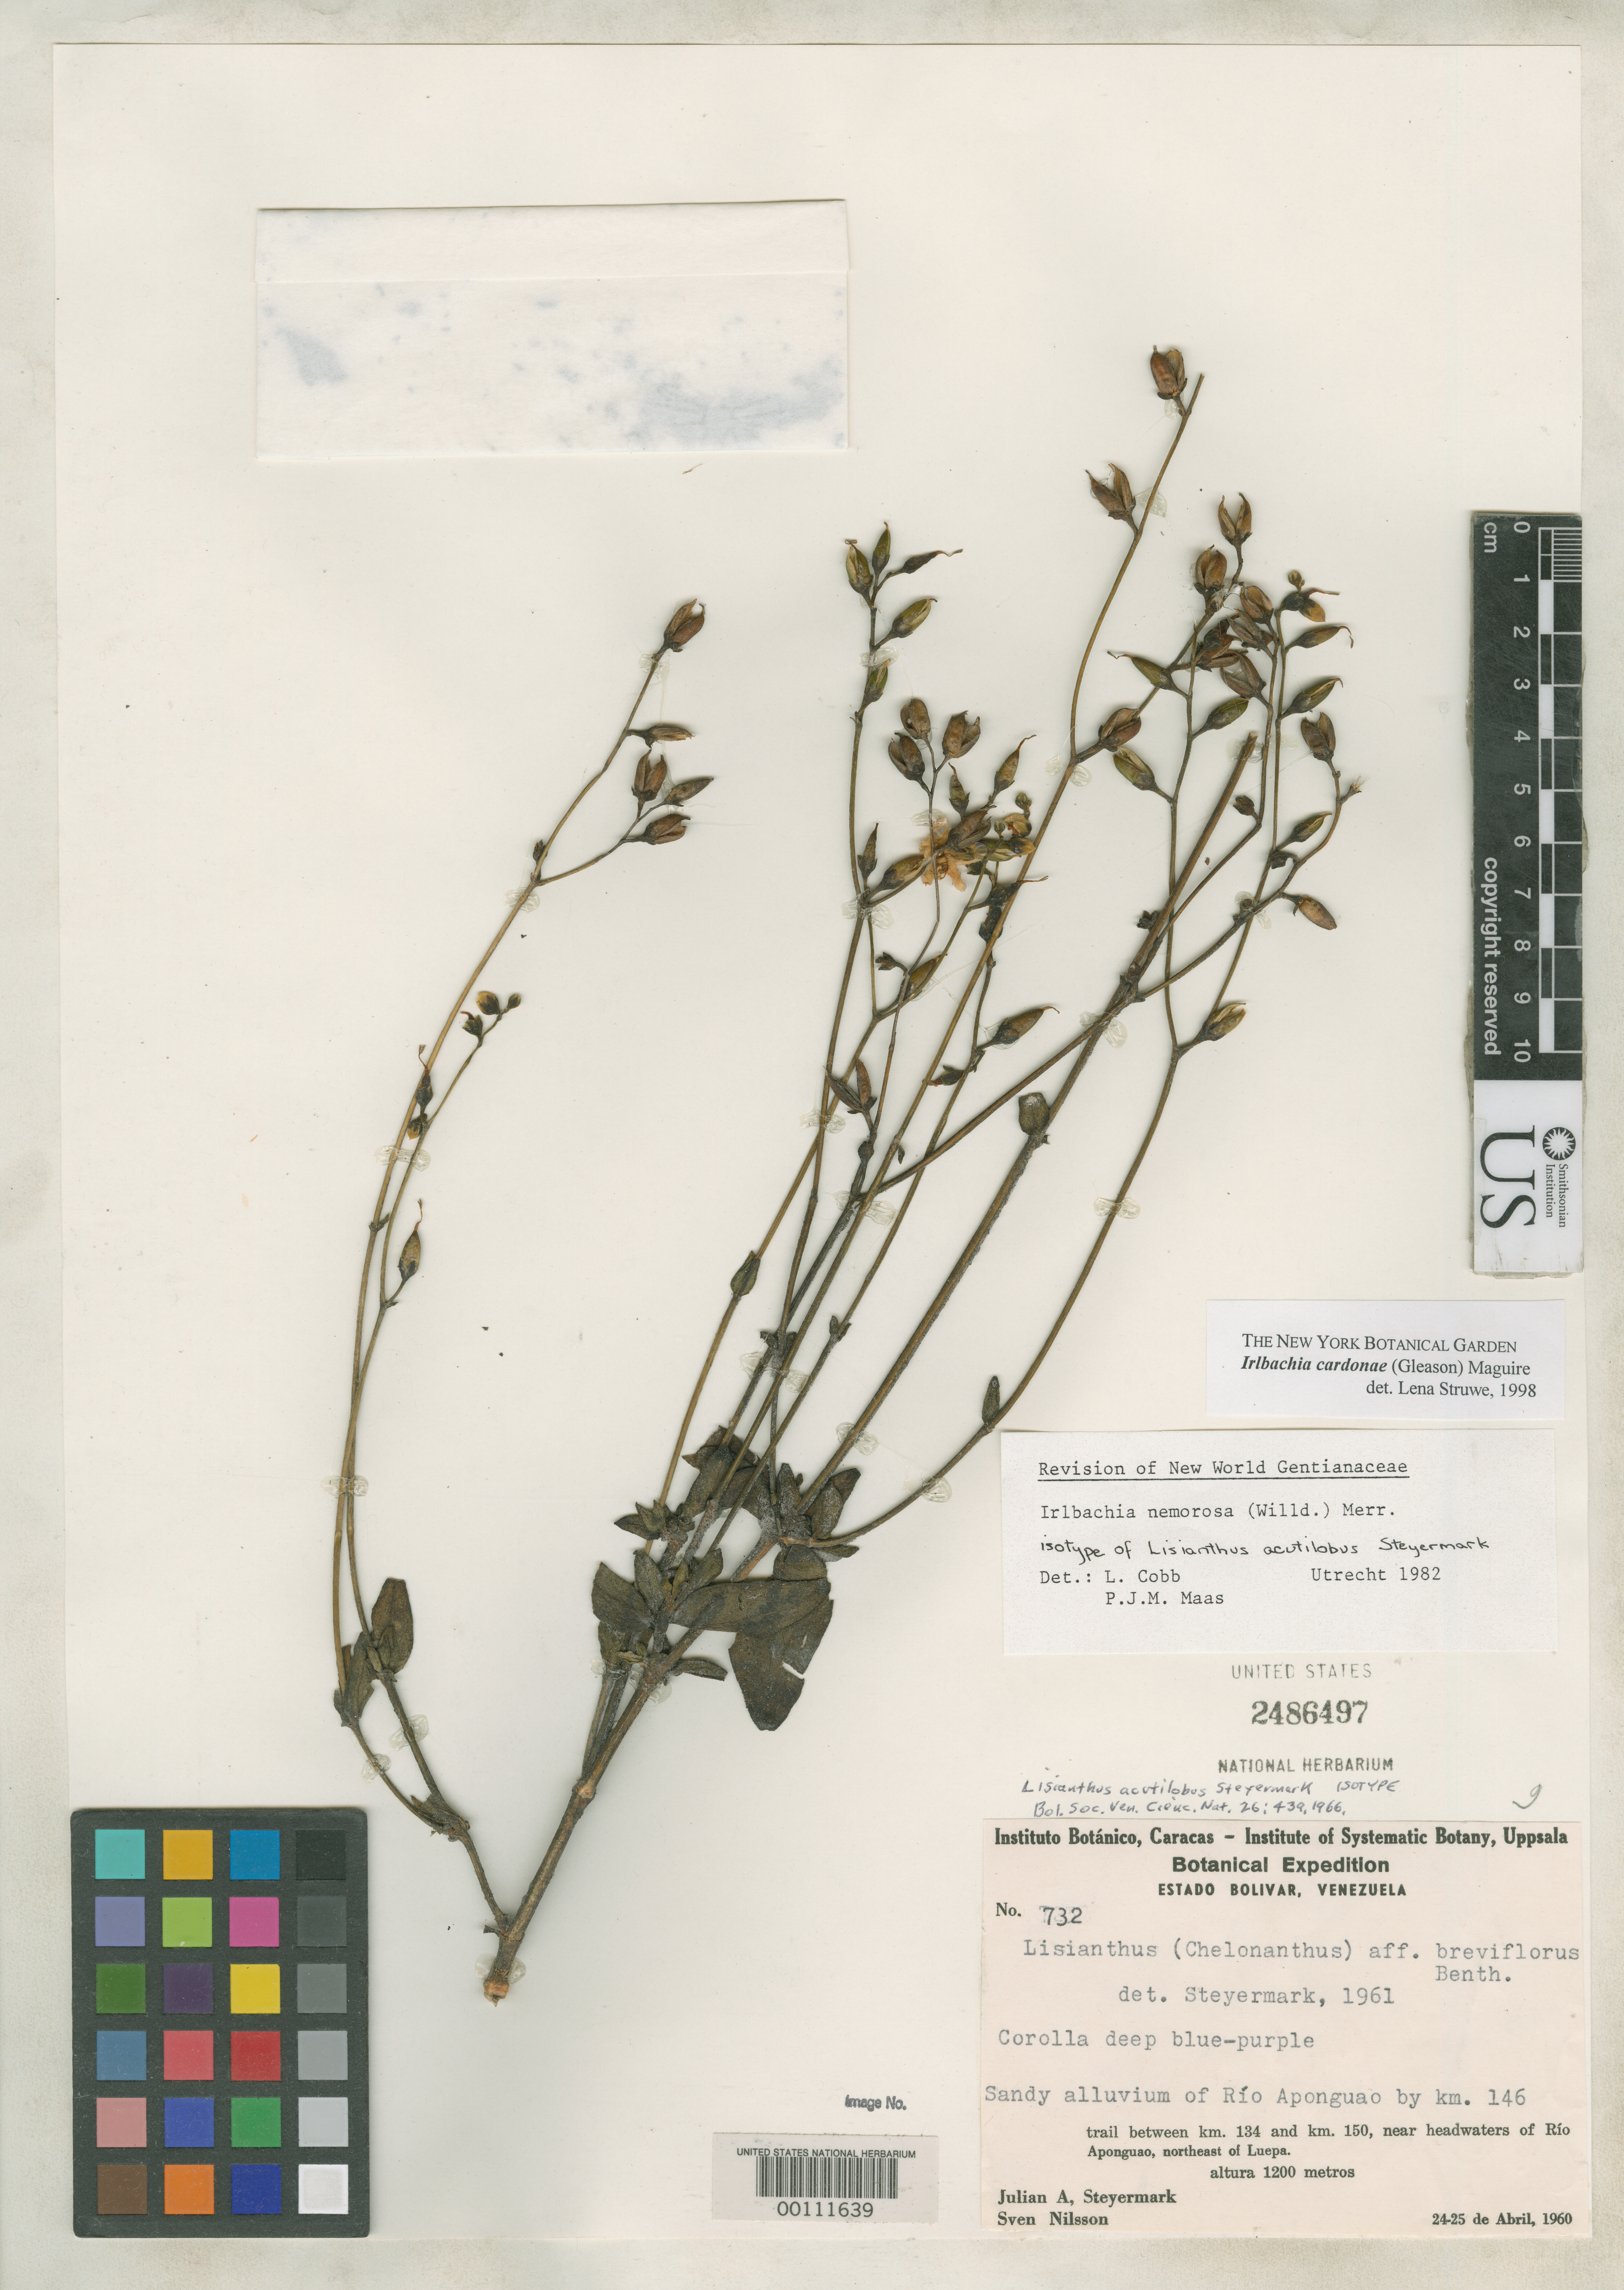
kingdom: Plantae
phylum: Tracheophyta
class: Magnoliopsida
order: Gentianales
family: Gentianaceae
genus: Lisianthius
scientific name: Lisianthius acutilobus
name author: Steyerm.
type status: Isotype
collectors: J. Steyermark & Sv. Nilsson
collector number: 732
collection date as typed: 24 Apr 1960 to 25 Apr 1960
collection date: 1960-04-24/1960-04-25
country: Venezuela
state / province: Bolivar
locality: Rio Aponguao by km 146, near headwaters of Rio Aponguao, NE of Luepa.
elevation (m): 1200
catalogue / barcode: US 2486497